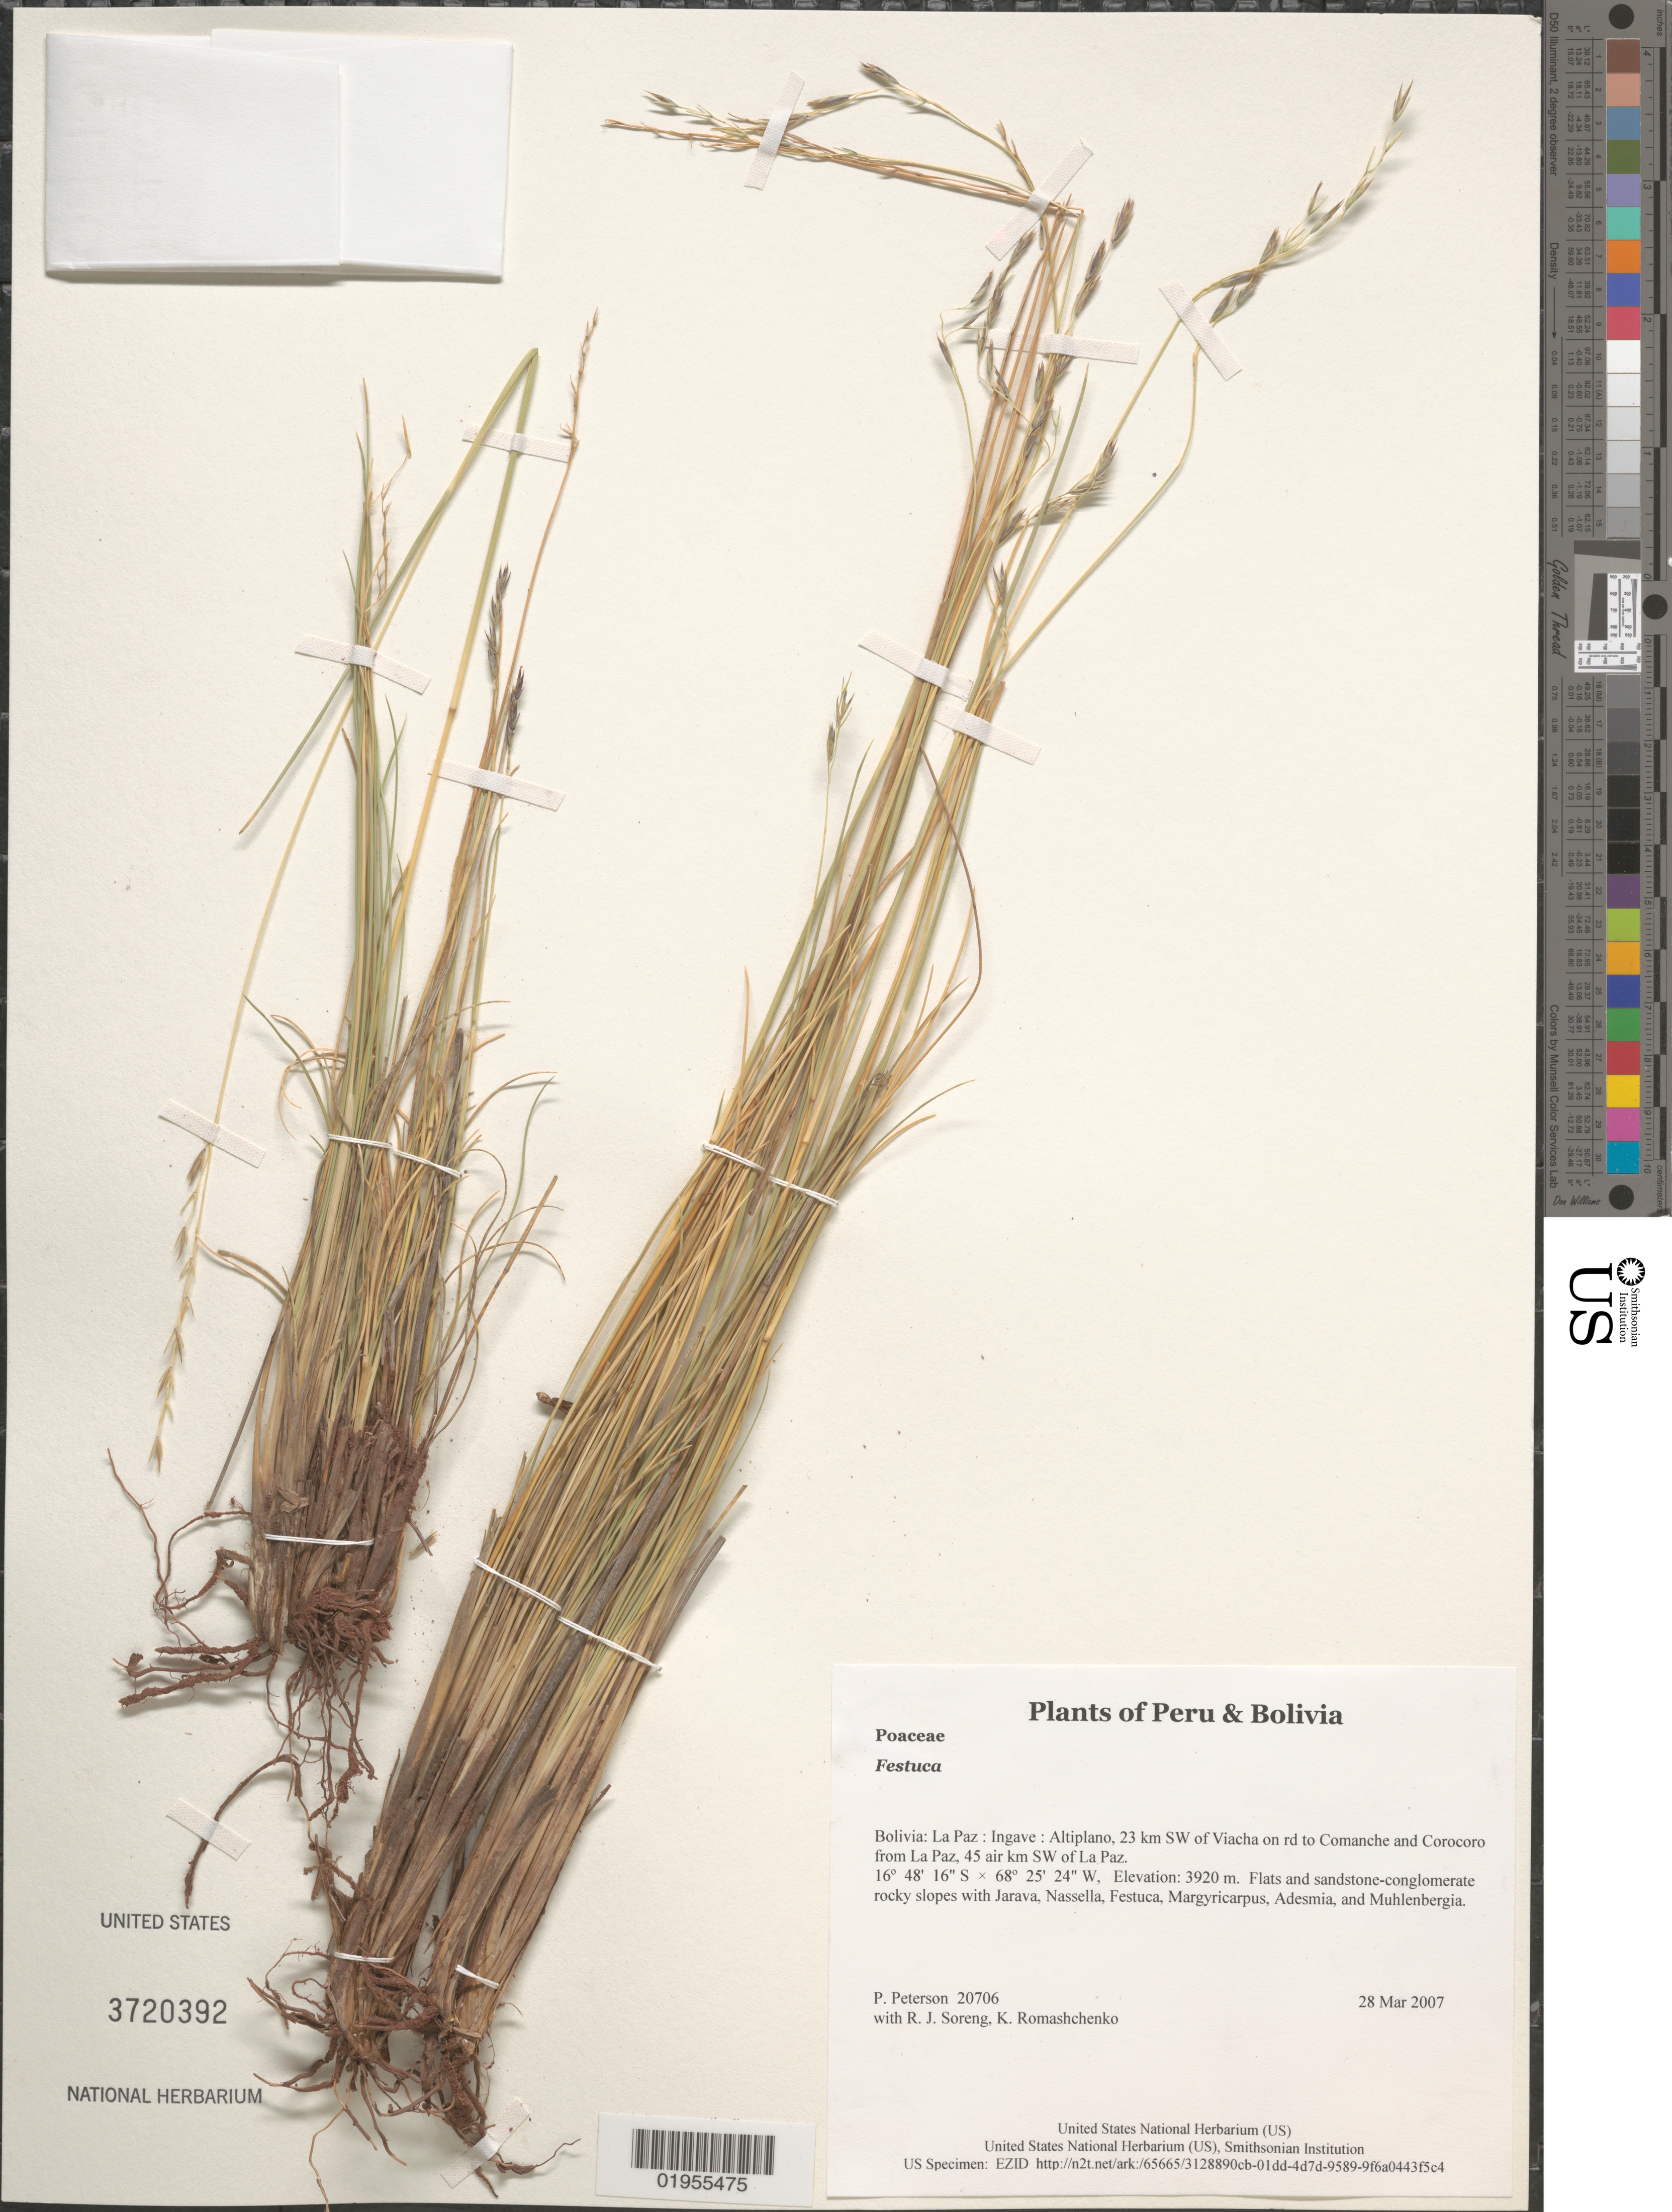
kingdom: Plantae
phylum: Tracheophyta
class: Liliopsida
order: Poales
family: Poaceae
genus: Festuca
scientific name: Festuca sp.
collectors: P. M. Peterson, R. J. Soreng & K. Romashchenko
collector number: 20706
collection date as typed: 28 Mar 2007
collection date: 2007-03-28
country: Bolivia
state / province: La Paz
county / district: Ingave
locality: Altiplano, 23 km SW of Viacha on rd to Comanche and Corocoro from La Paz, 45 air km SW of La Paz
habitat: Flats and sandstone-conglomerate rocky slopes with Jarava, Nassella, Festuca, Margyricarpus, Adesmia, and Muhlenbergia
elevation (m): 3920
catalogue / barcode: US 3720392